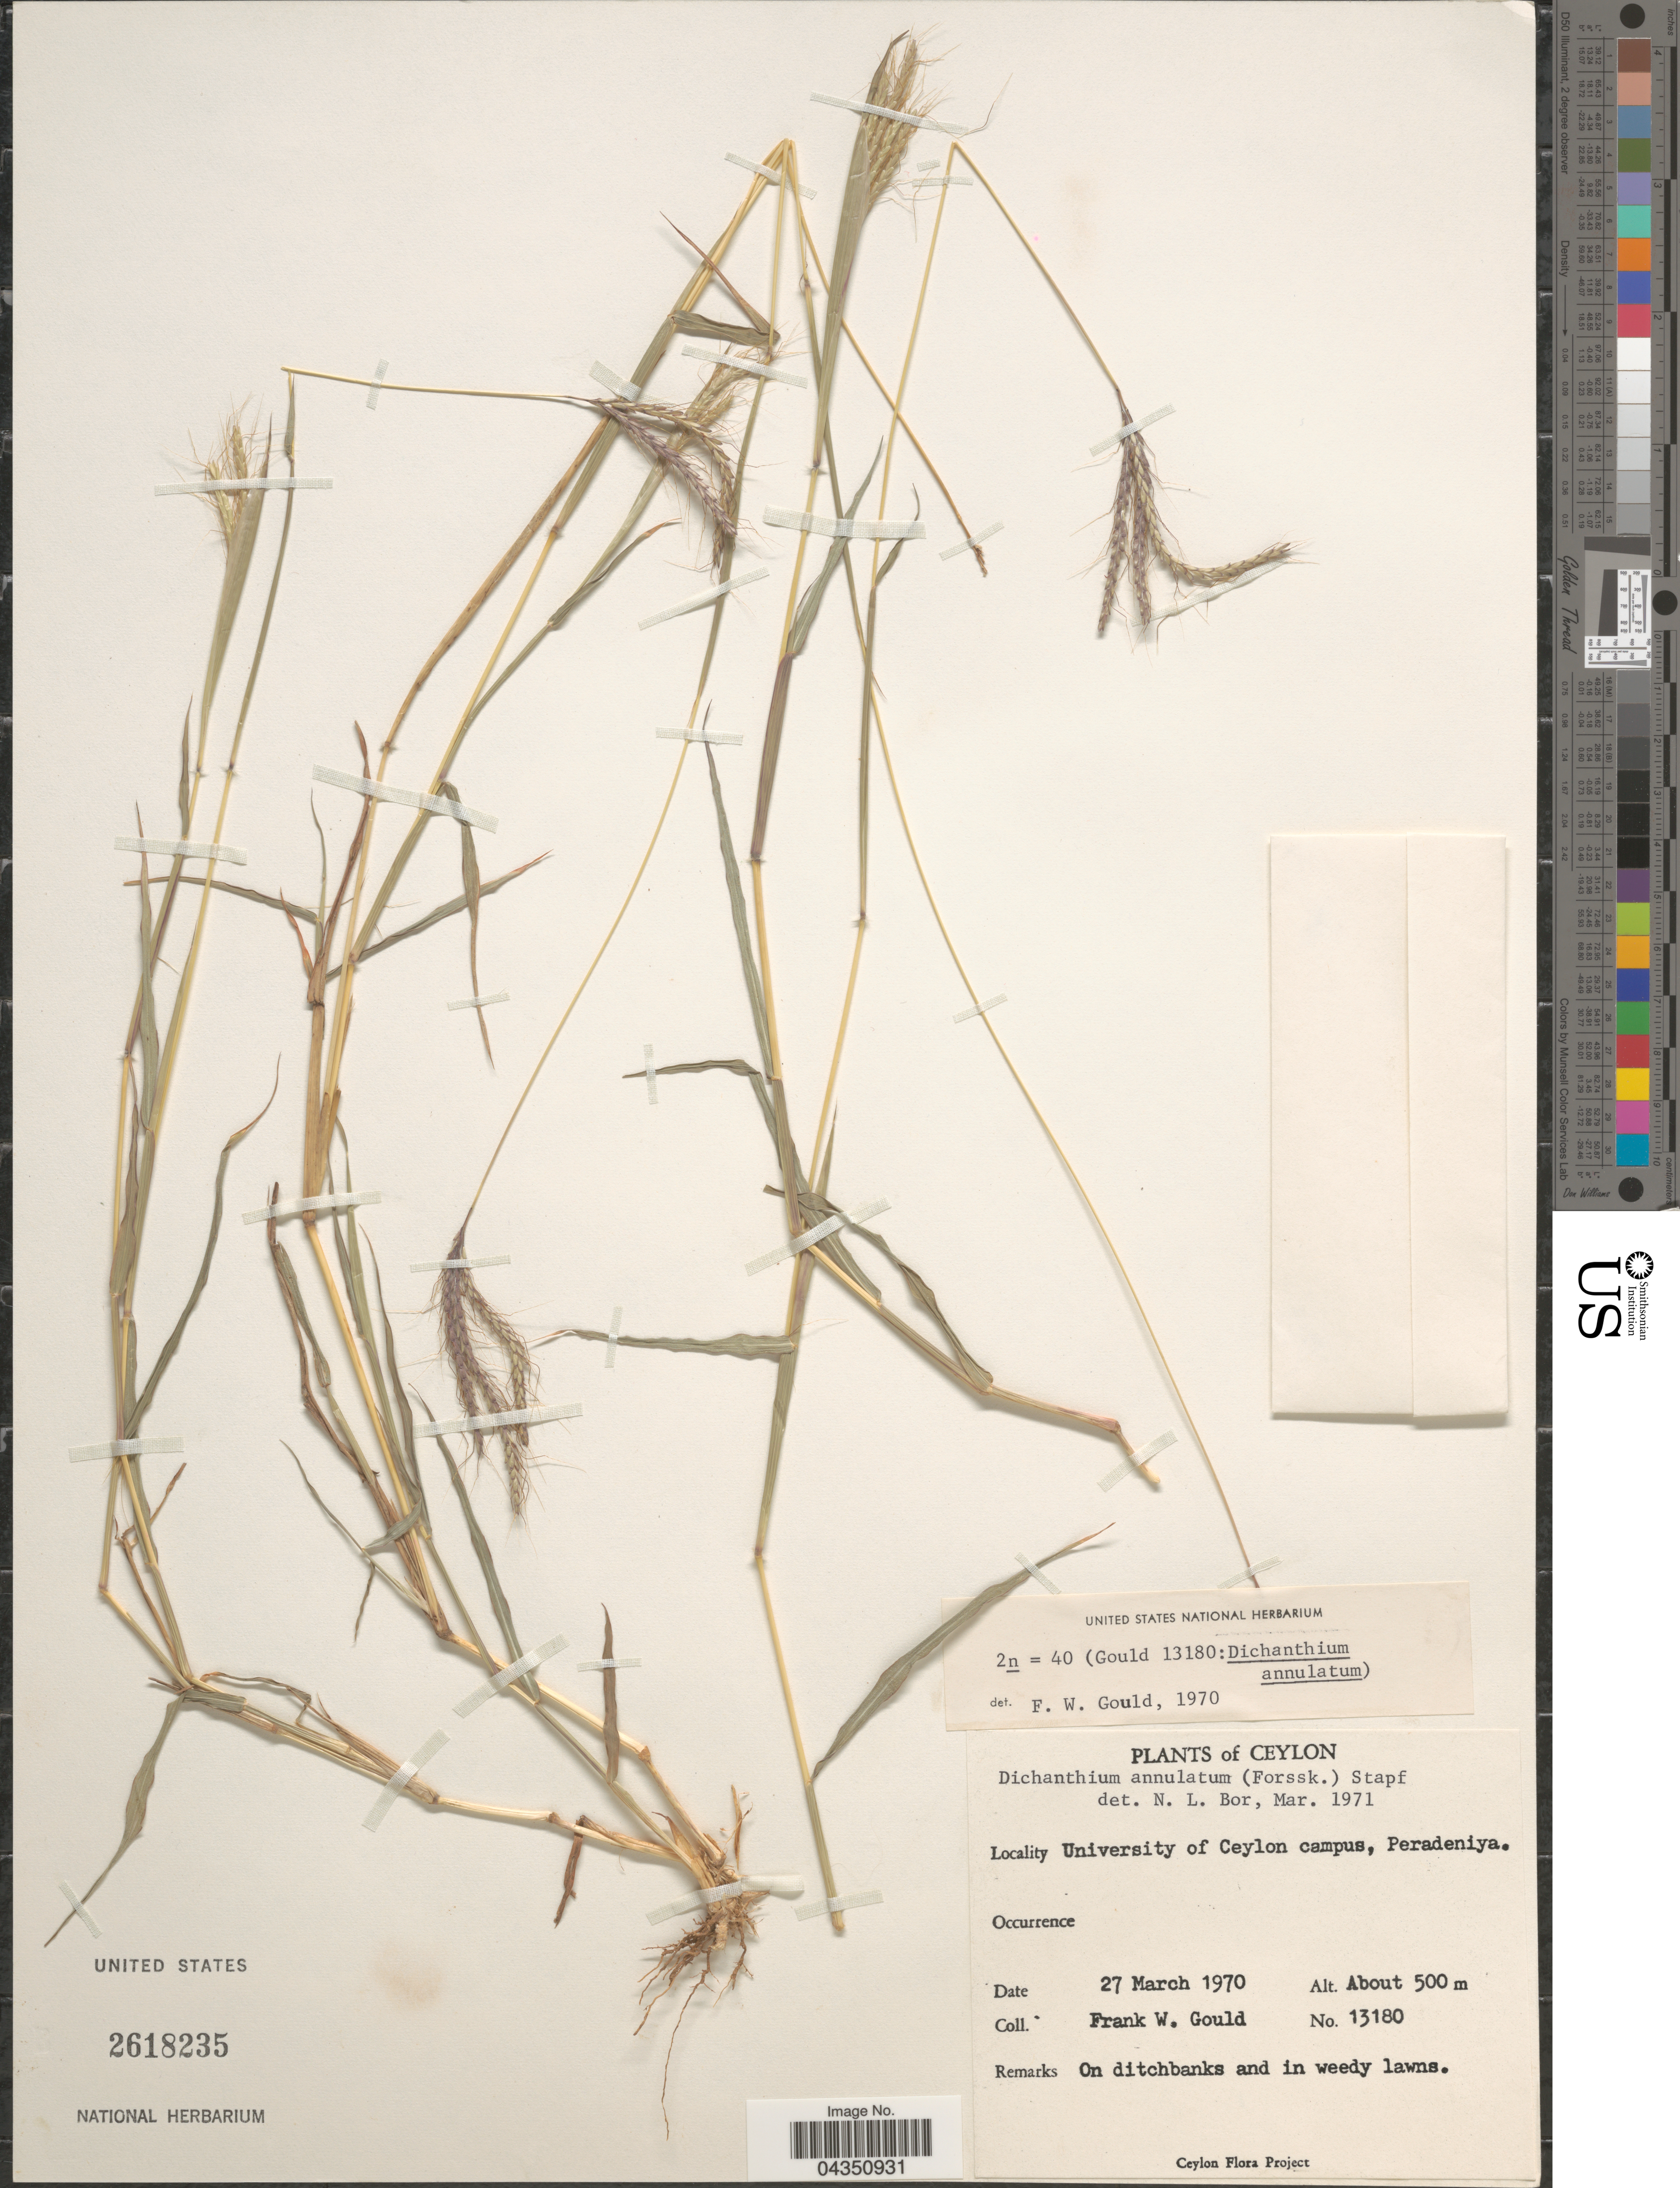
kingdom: Plantae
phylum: Tracheophyta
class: Liliopsida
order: Poales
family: Poaceae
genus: Dichanthium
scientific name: Dichanthium annulatum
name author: (Forssk.) Stapf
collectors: F. W. Gould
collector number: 13180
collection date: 1970-03-27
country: Sri Lanka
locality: Ceylon. University of Ceylon campus, Peradeniya.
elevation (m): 500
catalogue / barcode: US 2618235